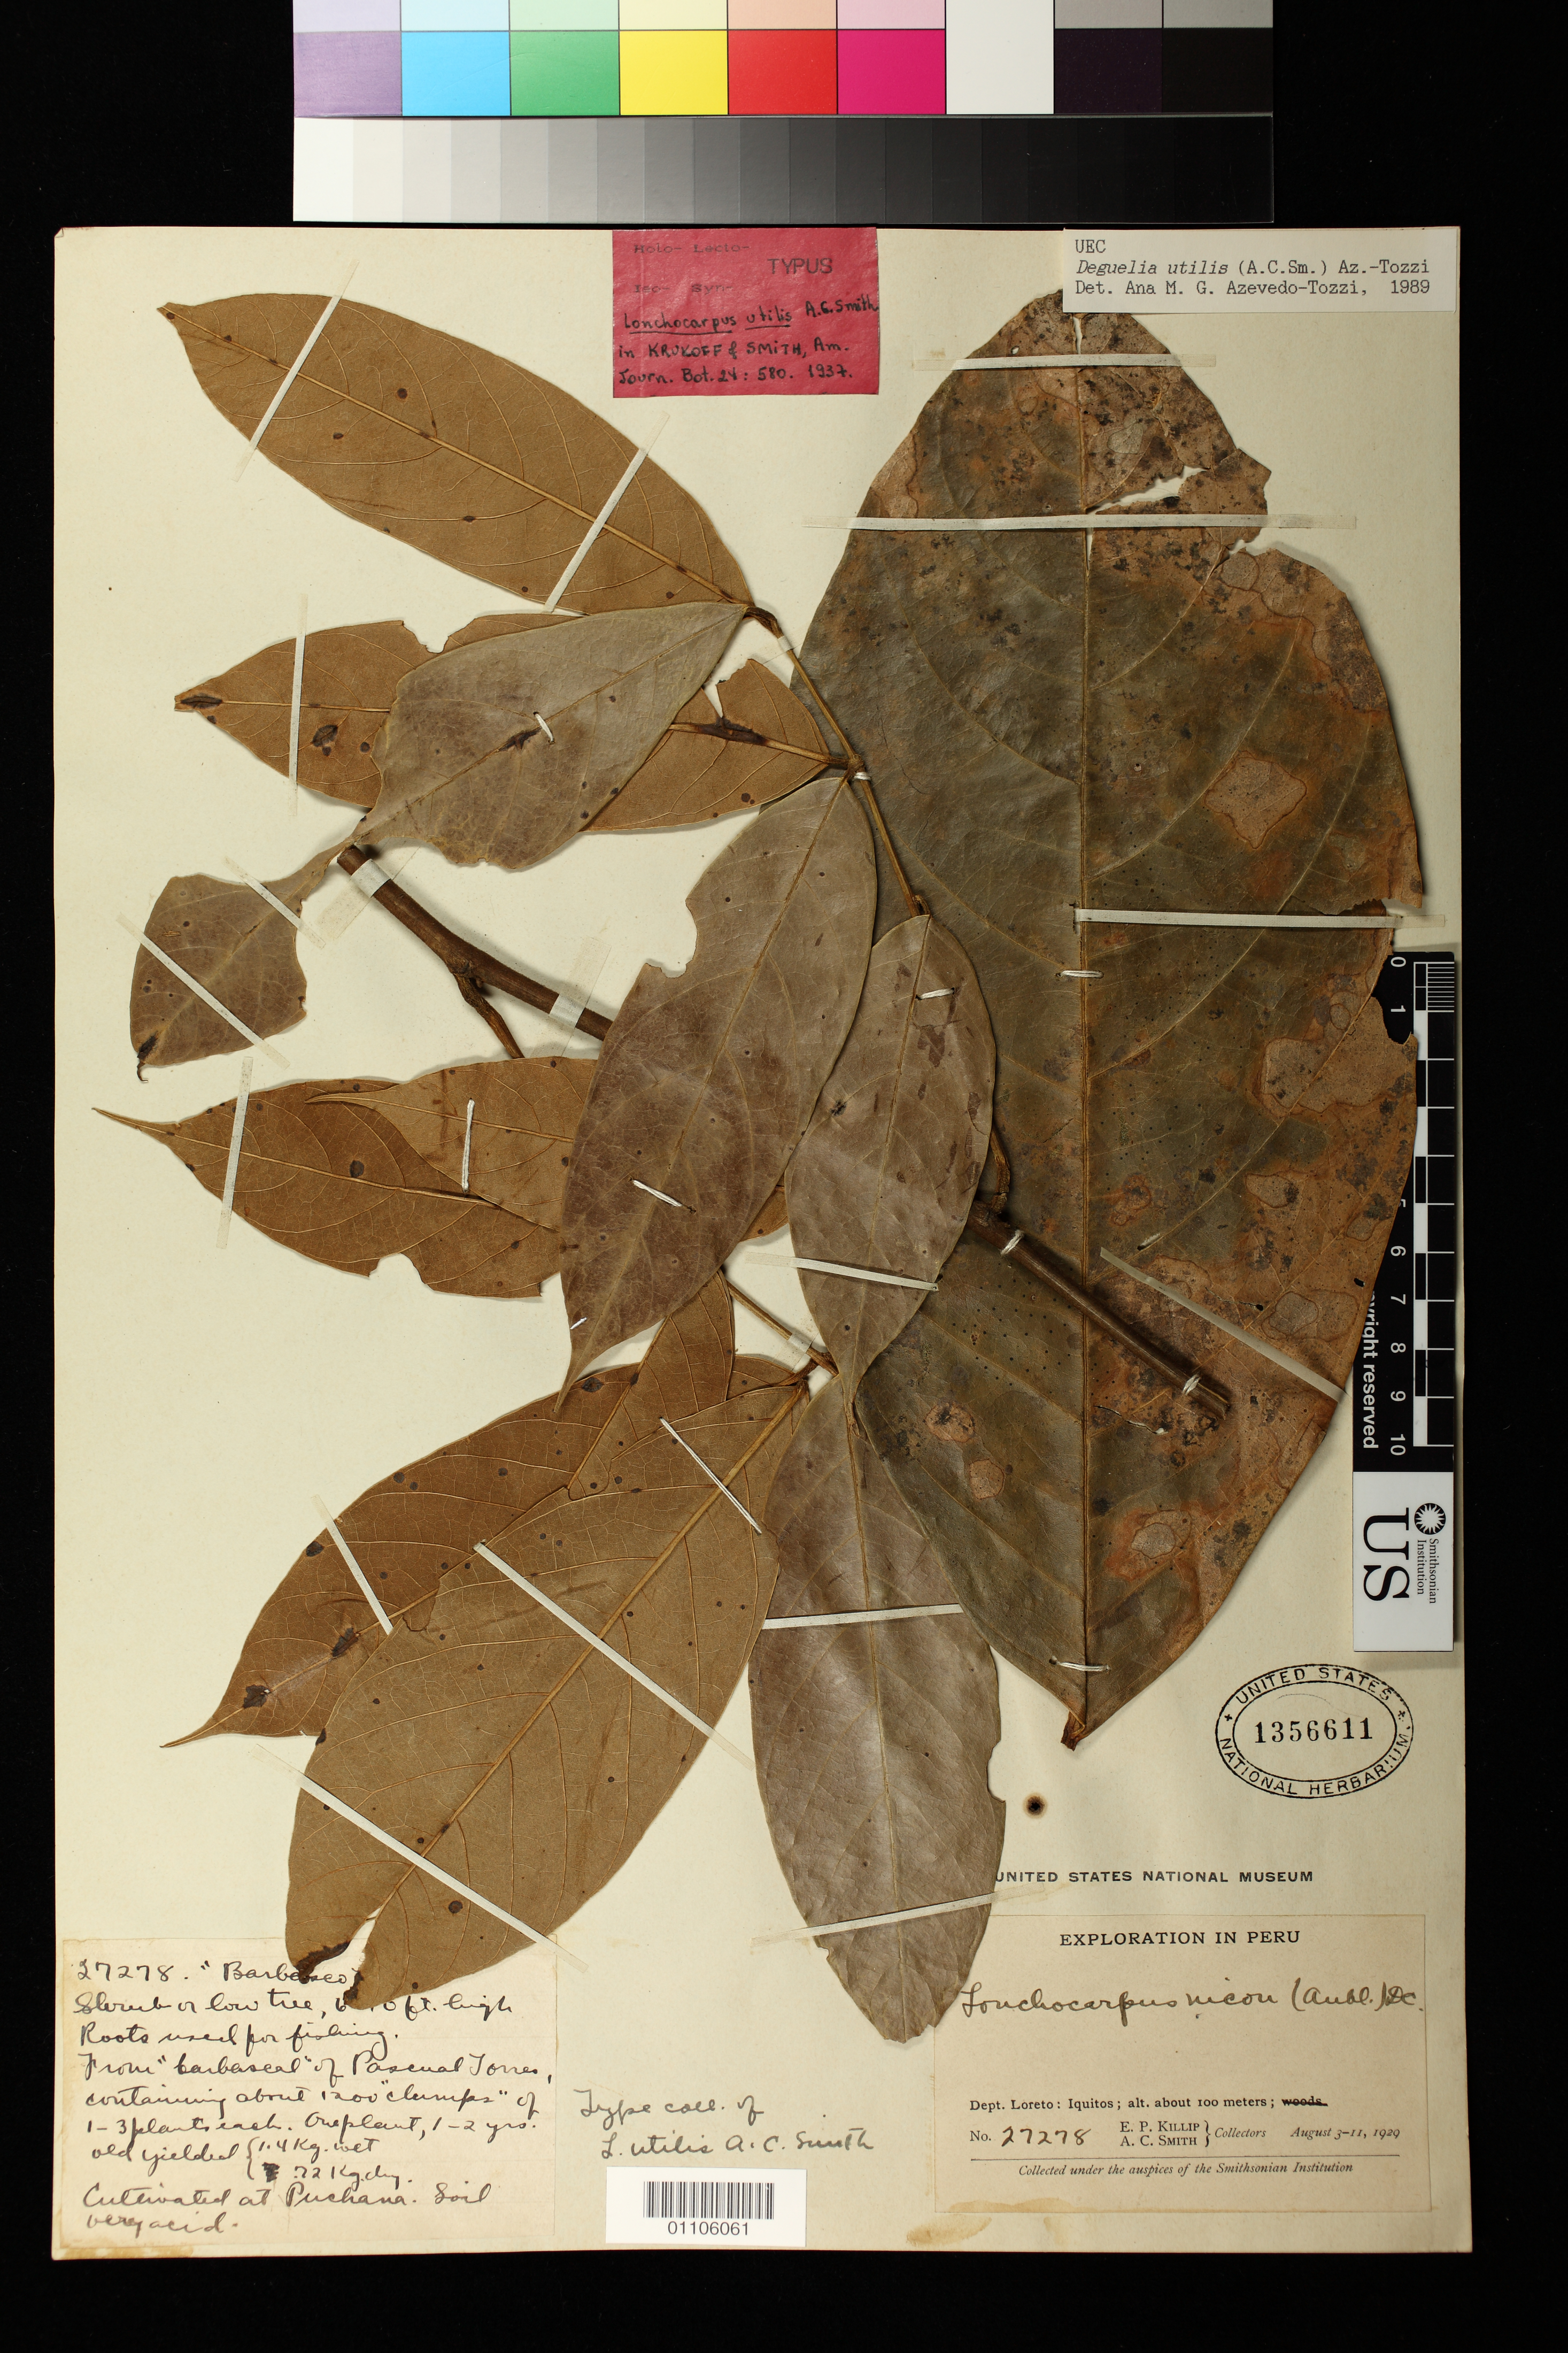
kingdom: Plantae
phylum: Tracheophyta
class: Magnoliopsida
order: Fabales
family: Fabaceae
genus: Lonchocarpus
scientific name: Lonchocarpus utilis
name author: A.C. Sm.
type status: Isotype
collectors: E. P. Killip & A. C. Smith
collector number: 27278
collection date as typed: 03 Aug 1929 to 11 Aug 1929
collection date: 1929-08-03/1929-08-11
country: Peru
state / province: Loreto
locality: Iquitos.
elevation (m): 100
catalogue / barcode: US 1356611